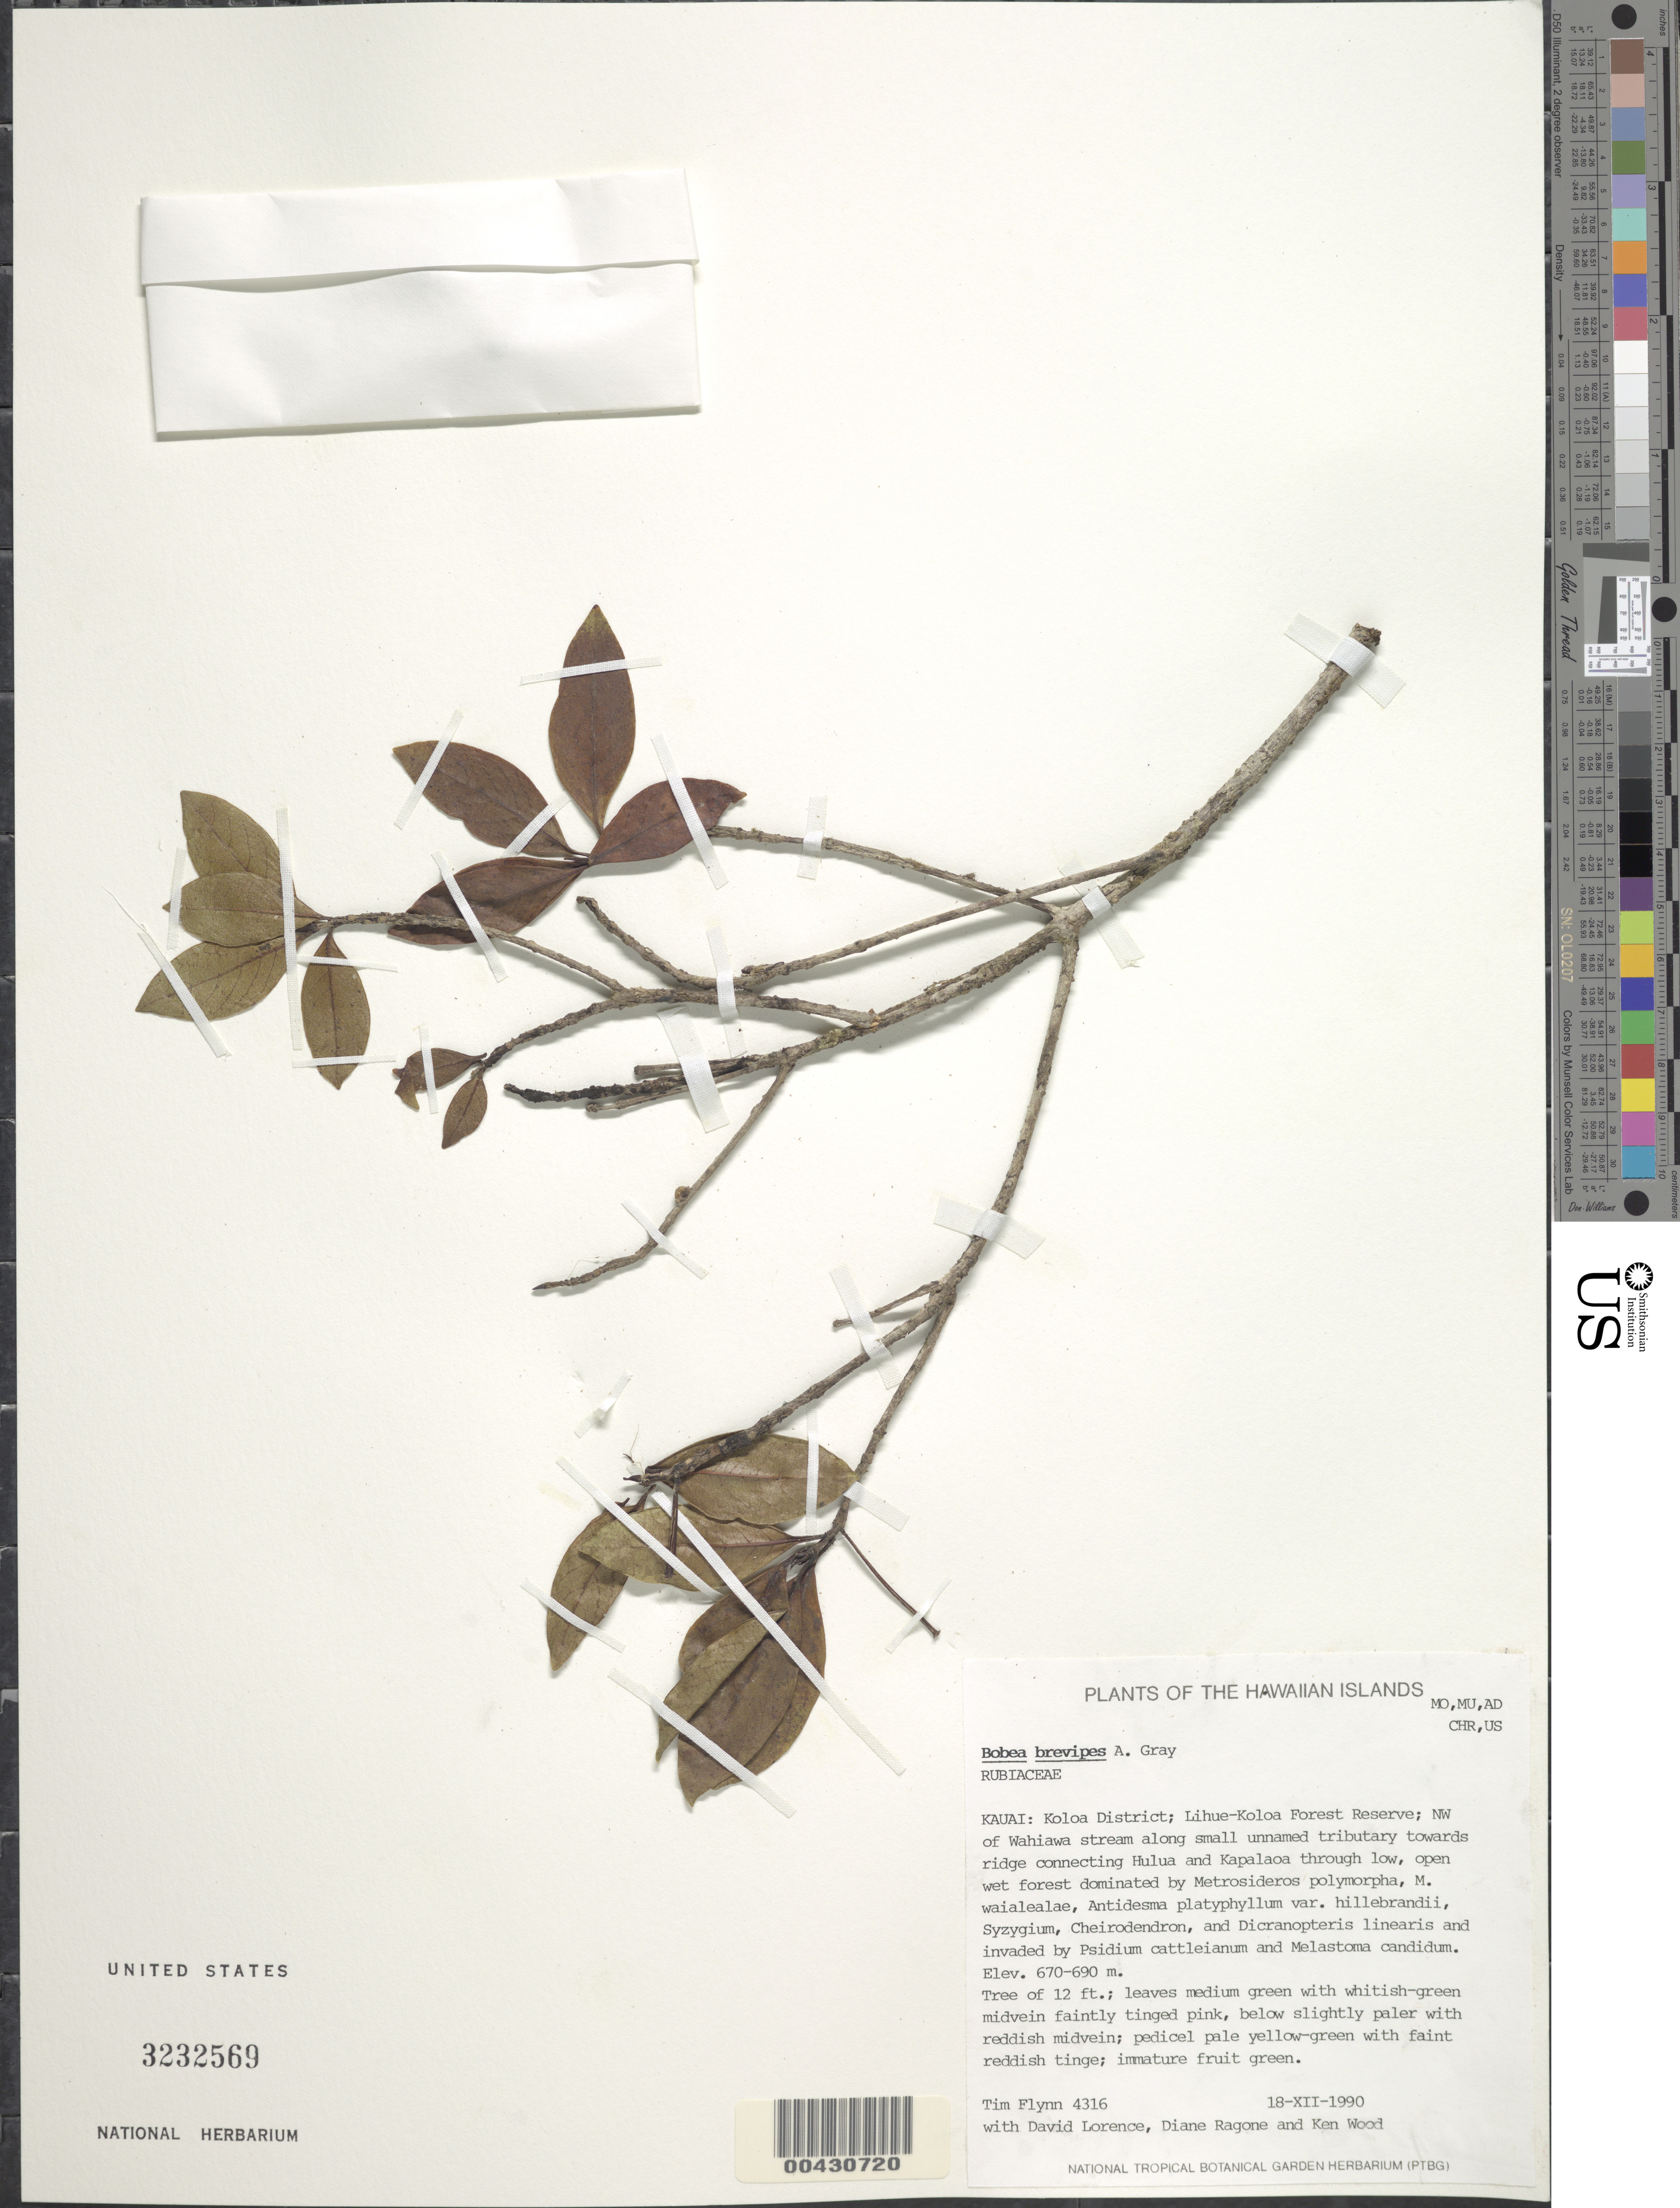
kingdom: Plantae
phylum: Tracheophyta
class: Magnoliopsida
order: Gentianales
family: Rubiaceae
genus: Bobea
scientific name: Bobea brevipes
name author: A. Gray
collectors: T. W. Flynn, D. Lorence, D. Ragone & K. Wood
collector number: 4316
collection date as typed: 18 Dec 1990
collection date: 1990-12-18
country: United States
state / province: Hawaii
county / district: Kauai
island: Kaua'i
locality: Koloa Dist.; Lihue Koloa Forest Res., NW of Wahiawa along tributary towards ridge connectig Hulua and Kapalaoa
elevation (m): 204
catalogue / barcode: US 3232569